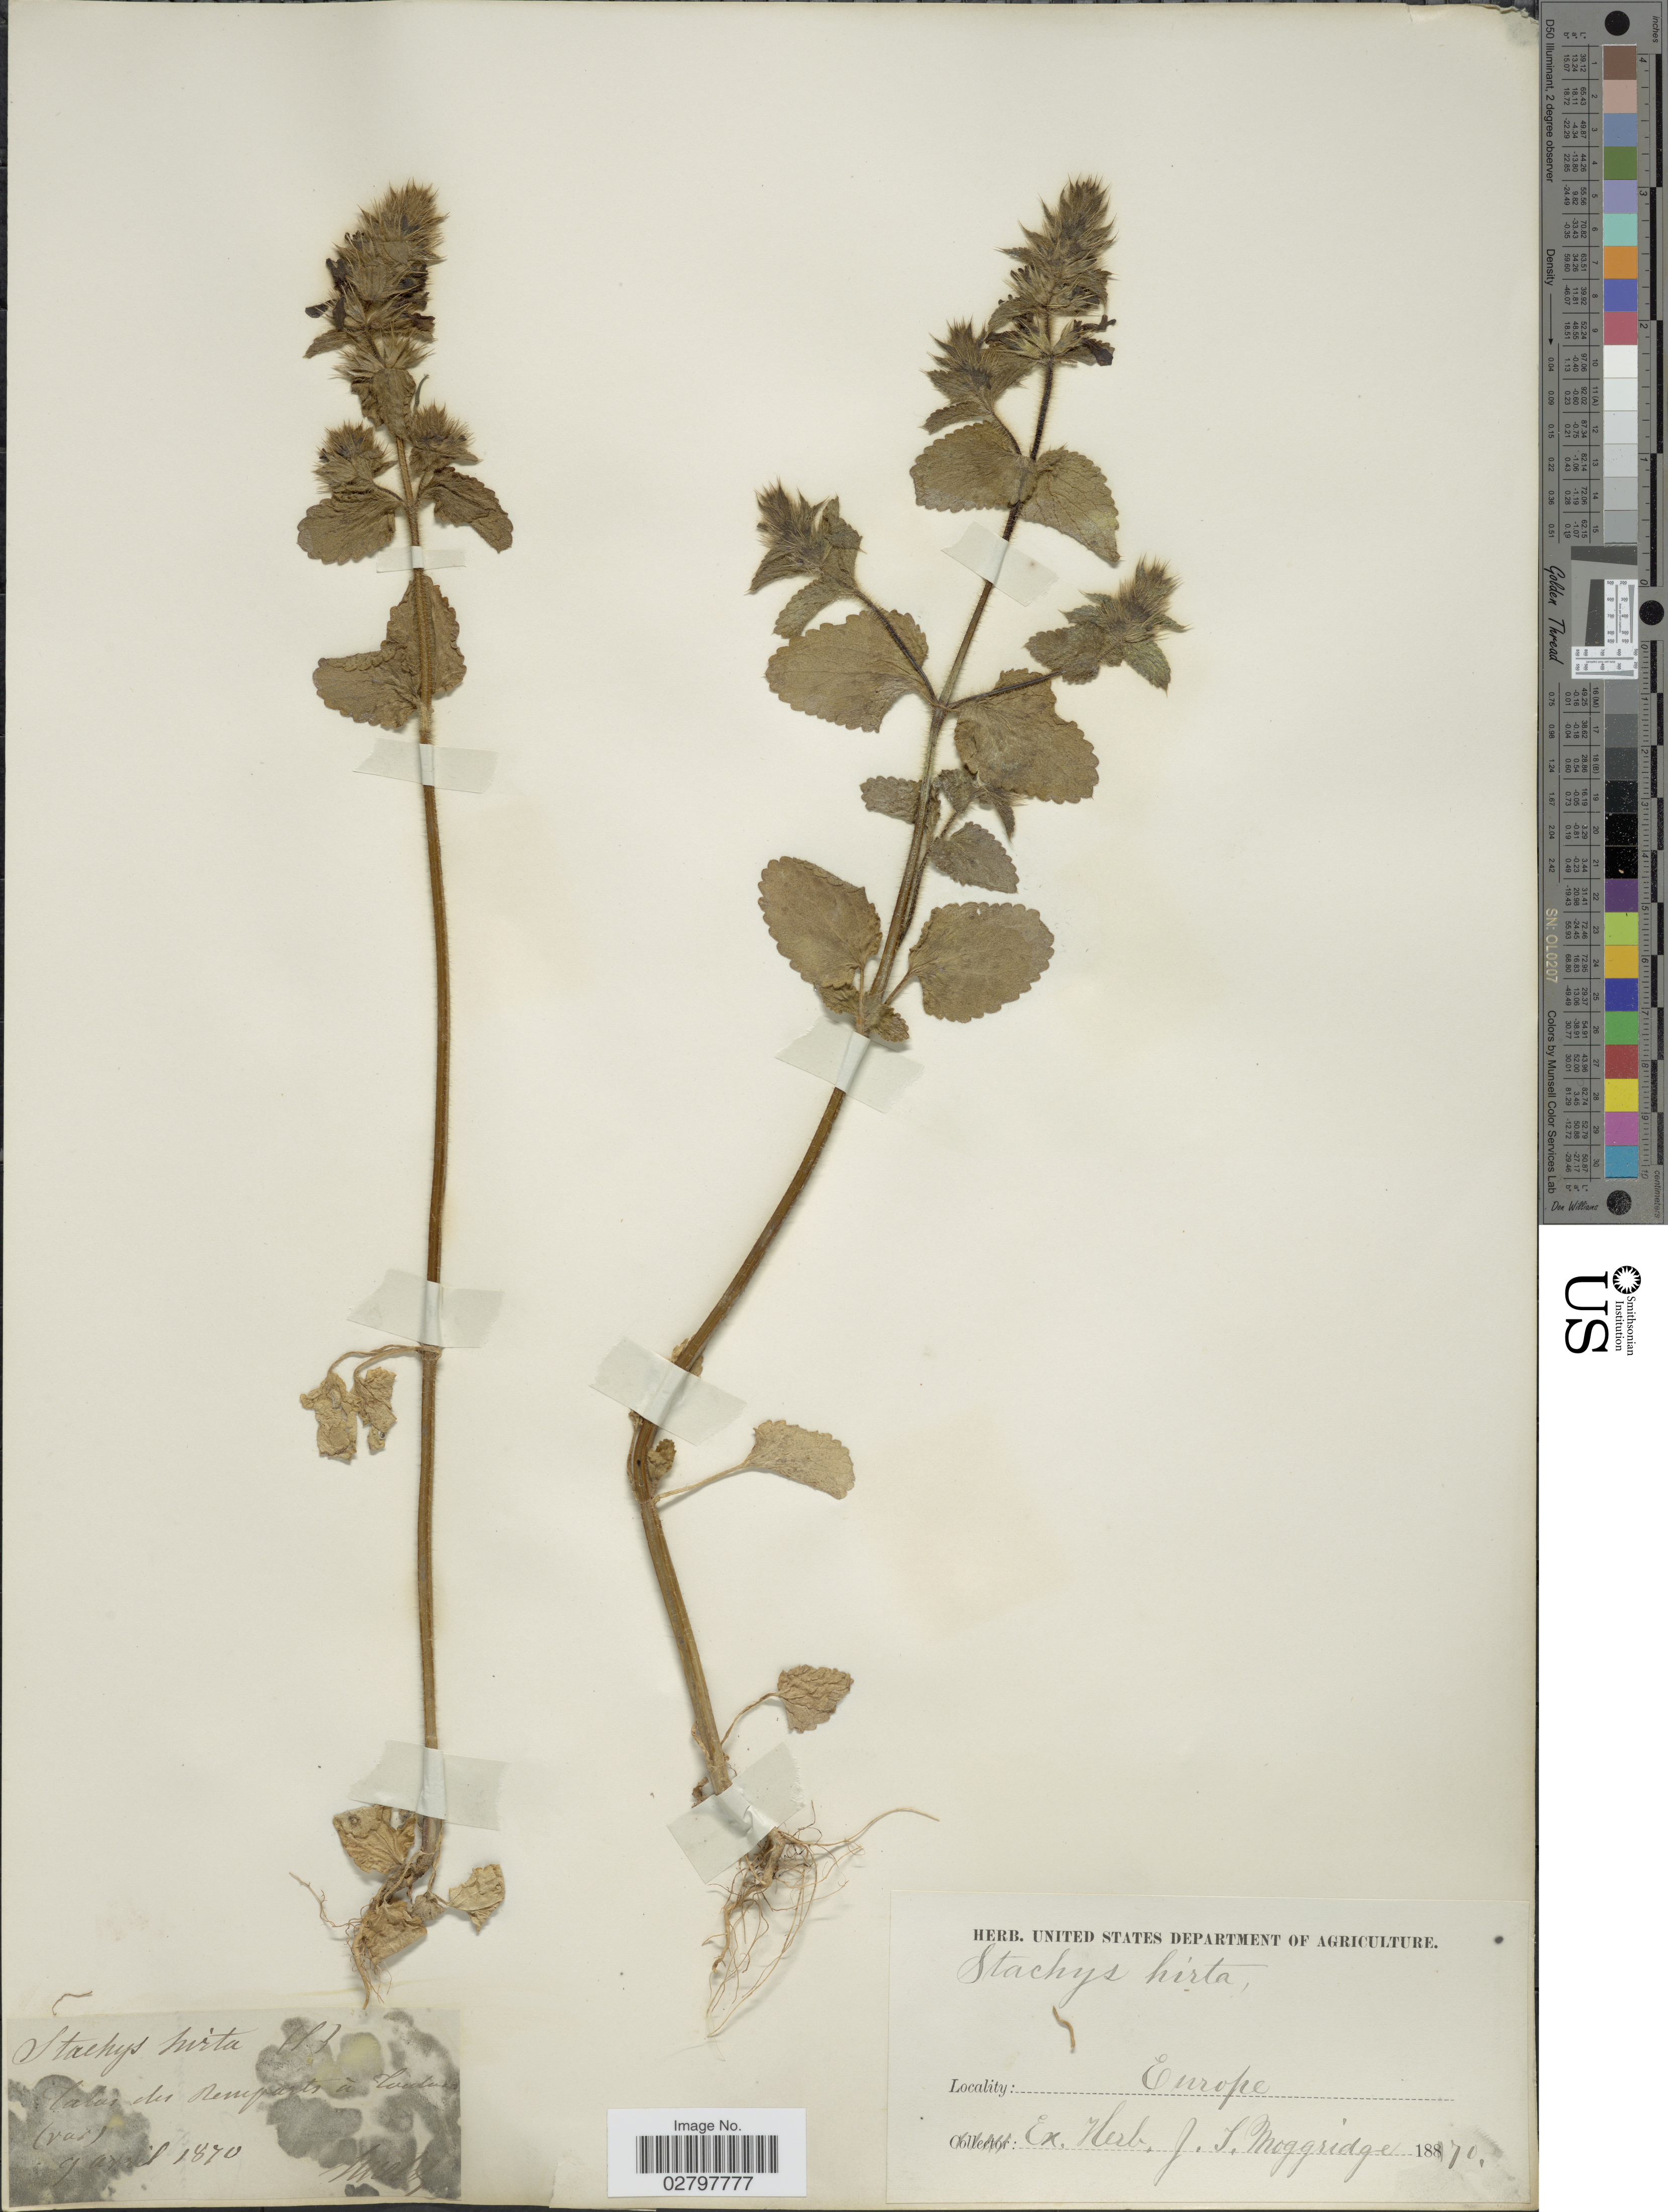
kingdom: Plantae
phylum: Tracheophyta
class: Magnoliopsida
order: Lamiales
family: Lamiaceae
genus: Stachys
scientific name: Stachys hirta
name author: L.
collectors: Huetz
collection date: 1870-04-09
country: France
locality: Talus des Nemparts á Luiduis, Var.